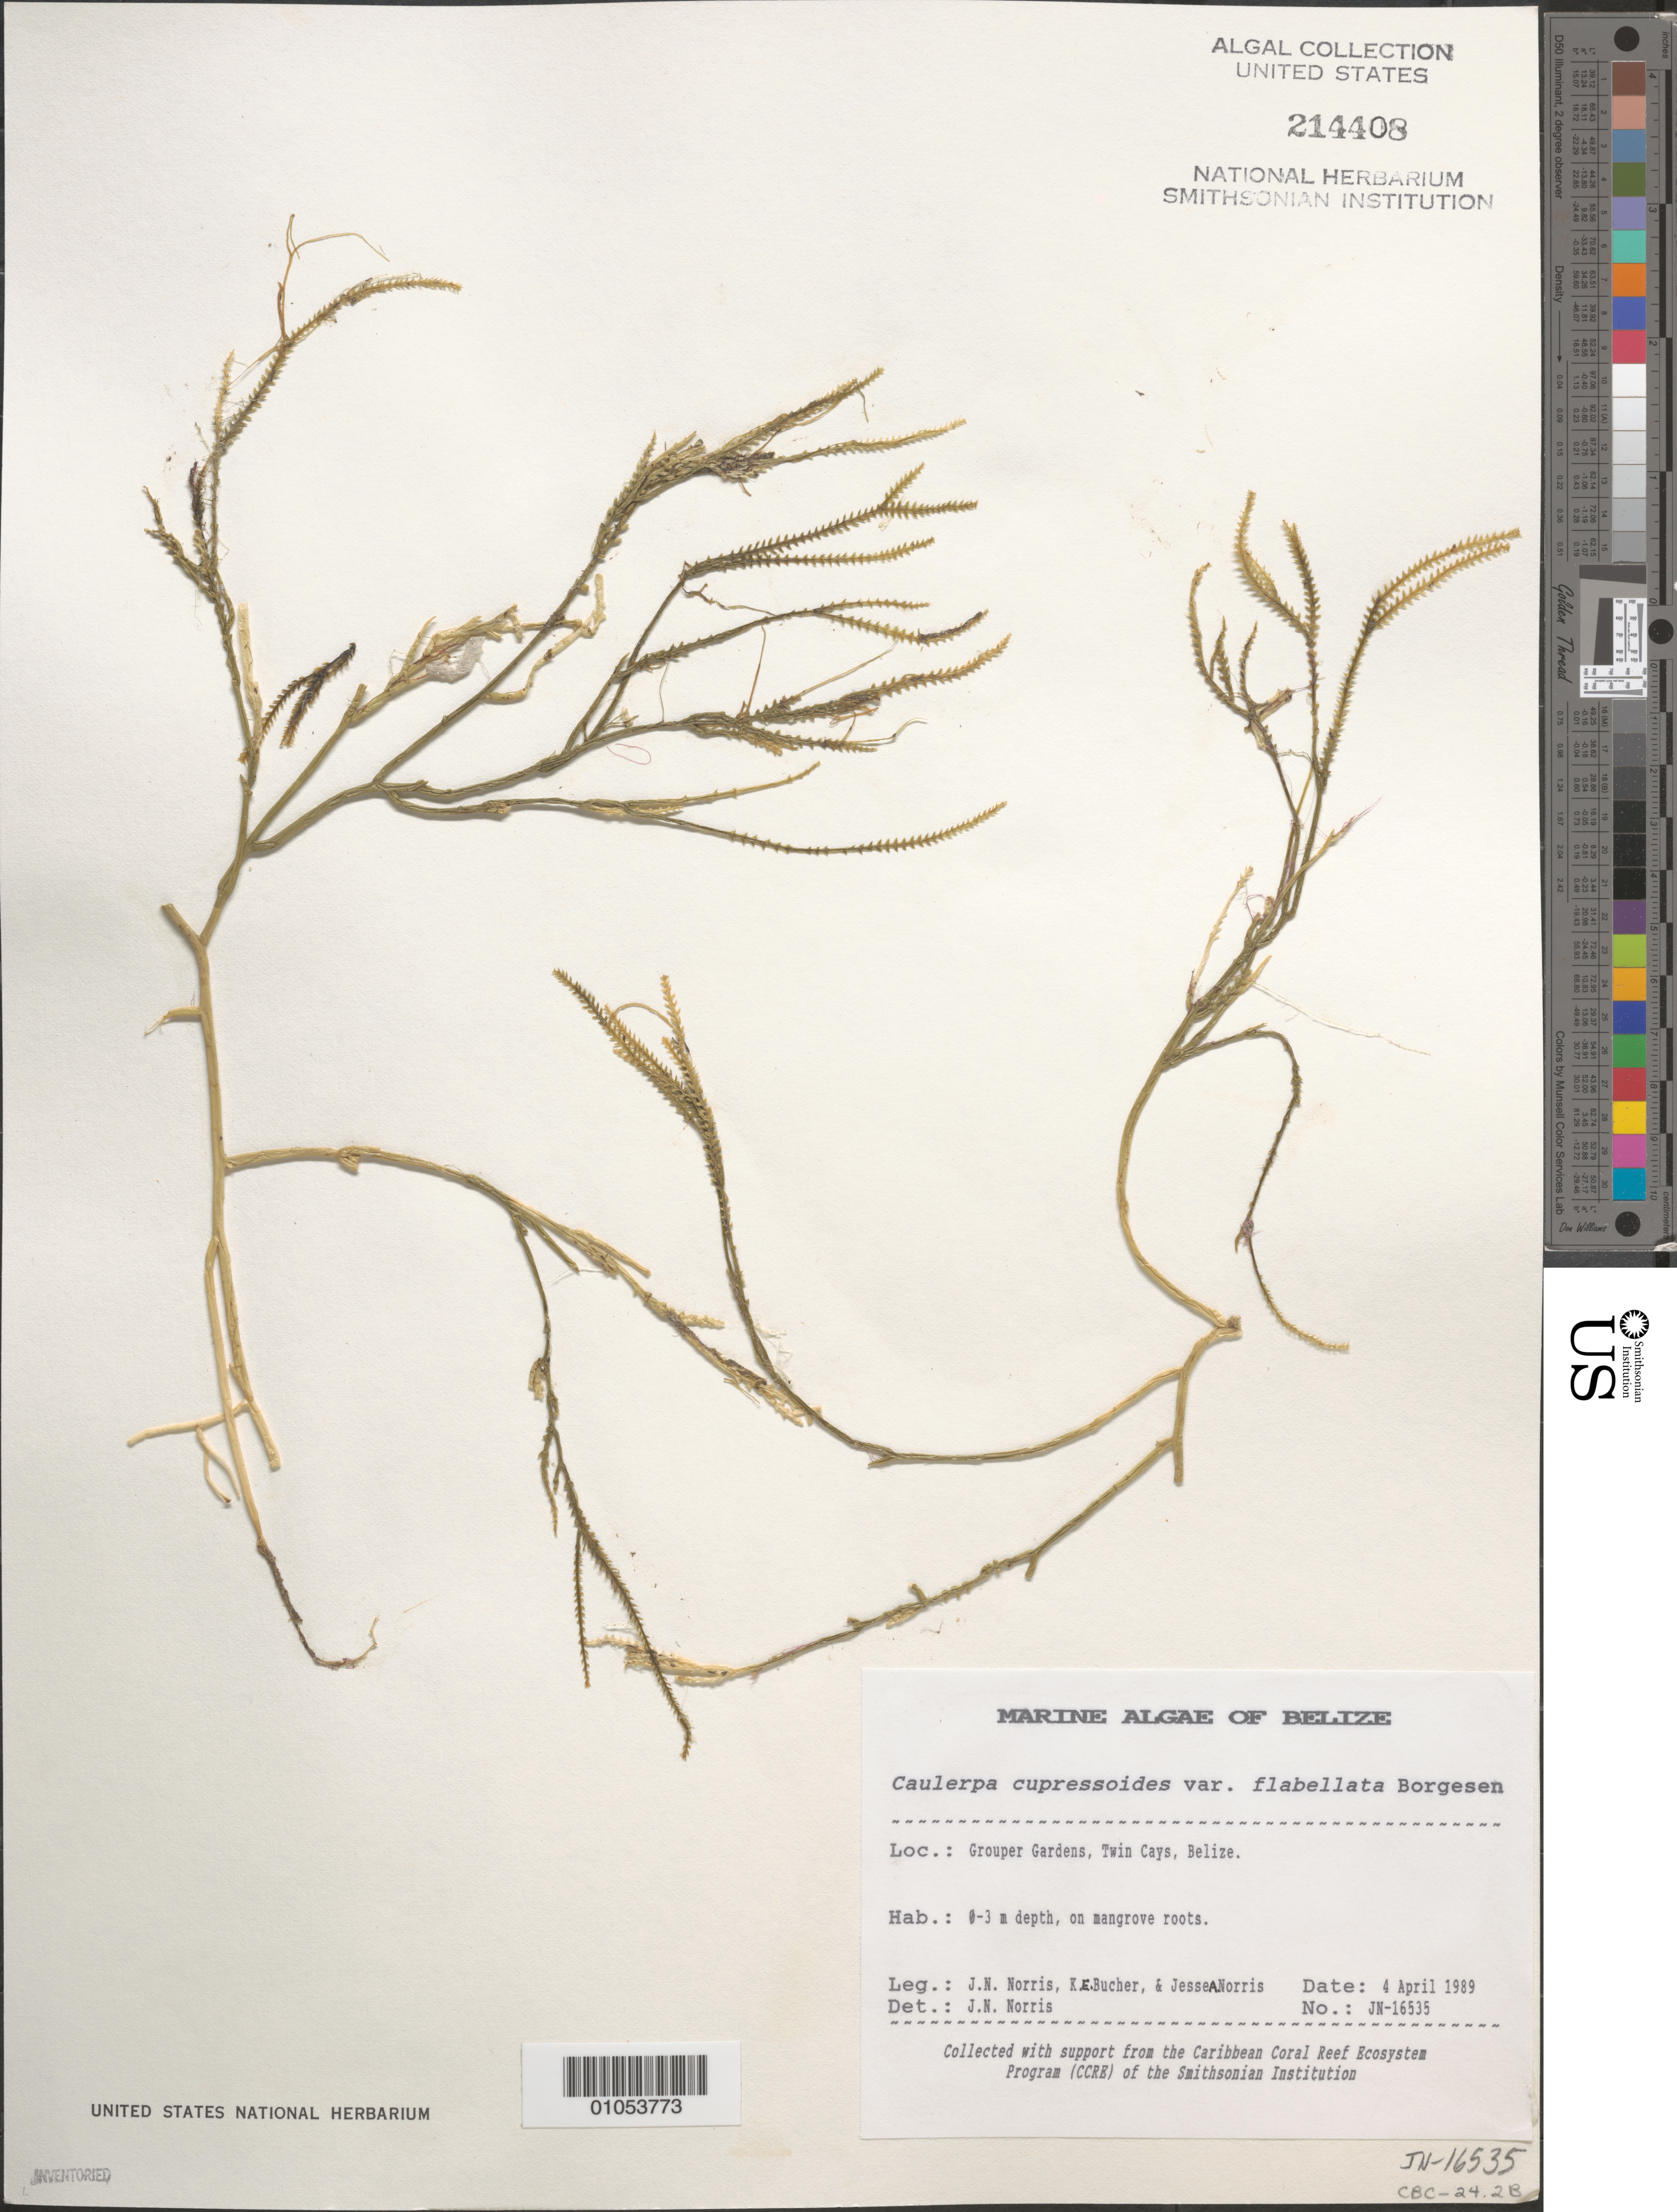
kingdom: Plantae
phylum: Chlorophyta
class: Ulvophyceae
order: Bryopsidales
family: Caulerpaceae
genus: Caulerpa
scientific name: Caulerpa cupressoides var. flabellata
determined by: Norris, James N.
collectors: J. N. Norris, K. E. Bucher & J. A. Norris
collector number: JN-16535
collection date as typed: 04 Apr 1989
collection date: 1989-04-04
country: Belize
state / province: Stann Creek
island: Twin Cays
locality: Grouper Gardens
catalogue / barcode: US 214408